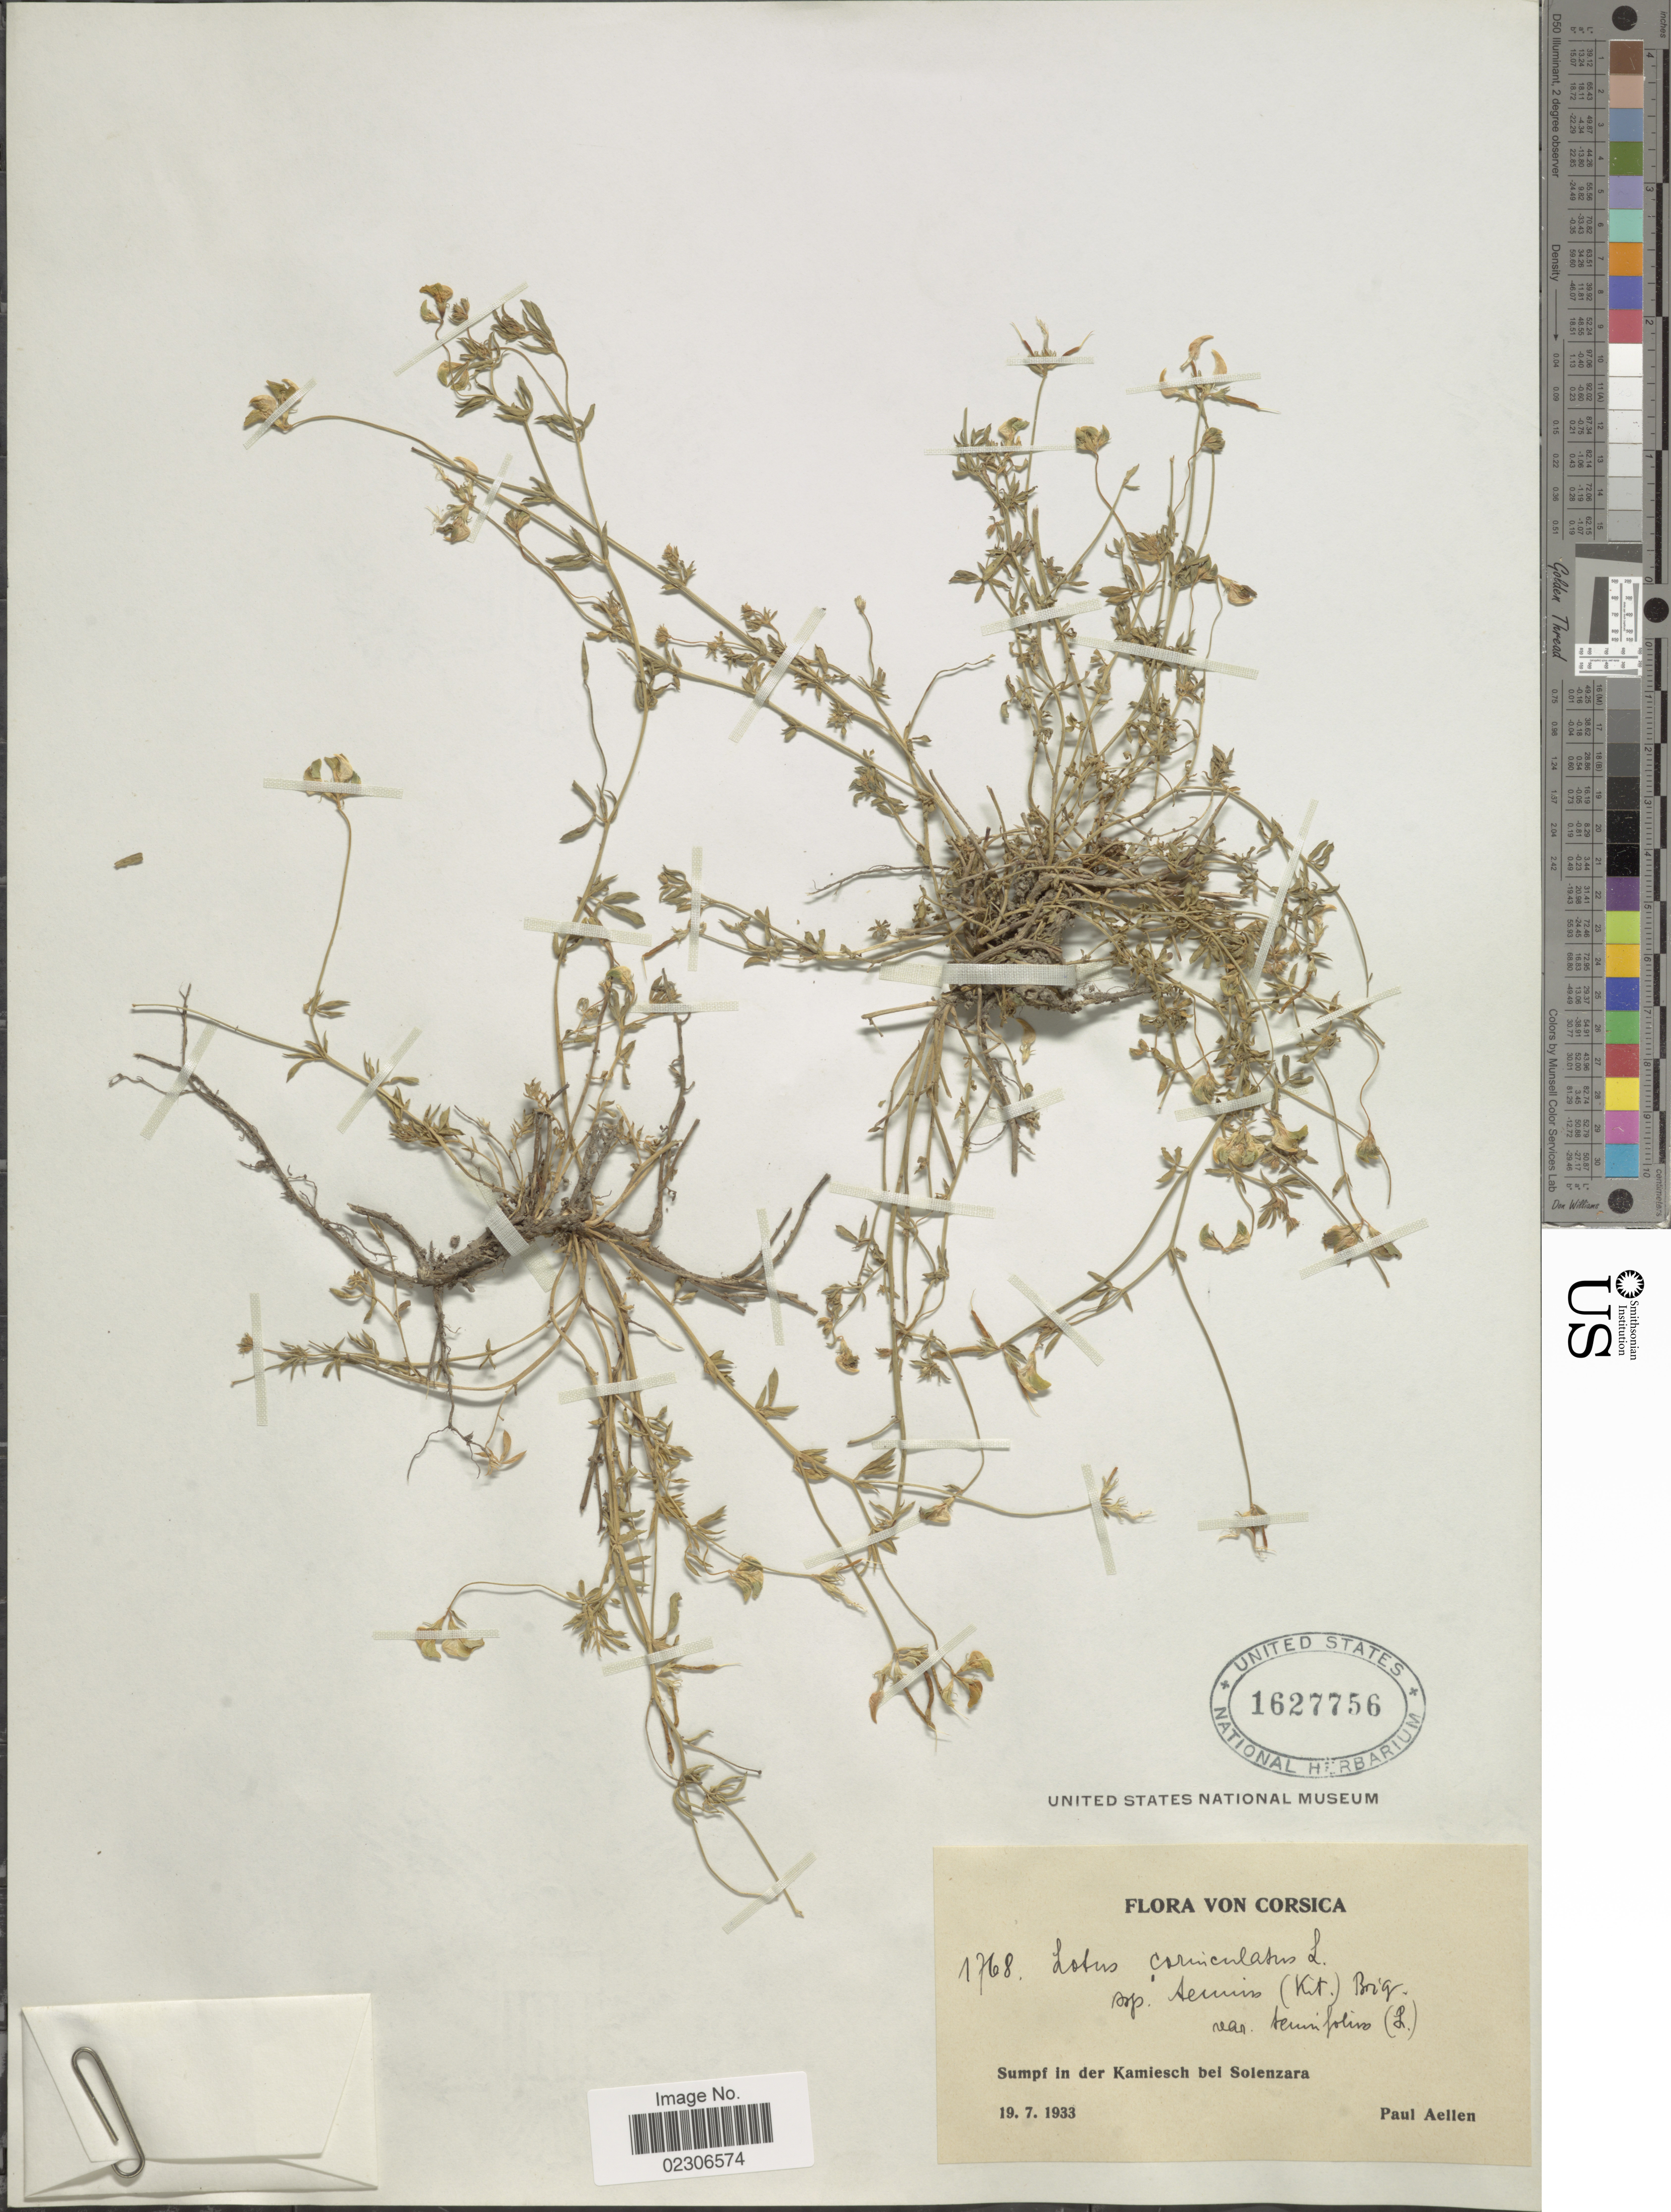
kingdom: Plantae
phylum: Tracheophyta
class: Magnoliopsida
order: Fabales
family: Fabaceae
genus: Lotus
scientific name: Lotus corniculatus var. tenuifolius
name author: L.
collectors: P. Aellen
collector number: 1768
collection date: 1933-07-19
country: France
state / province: Corsica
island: Corse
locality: Sumpf in der Kamiesch bei Solenzara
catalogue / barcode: US 1627756